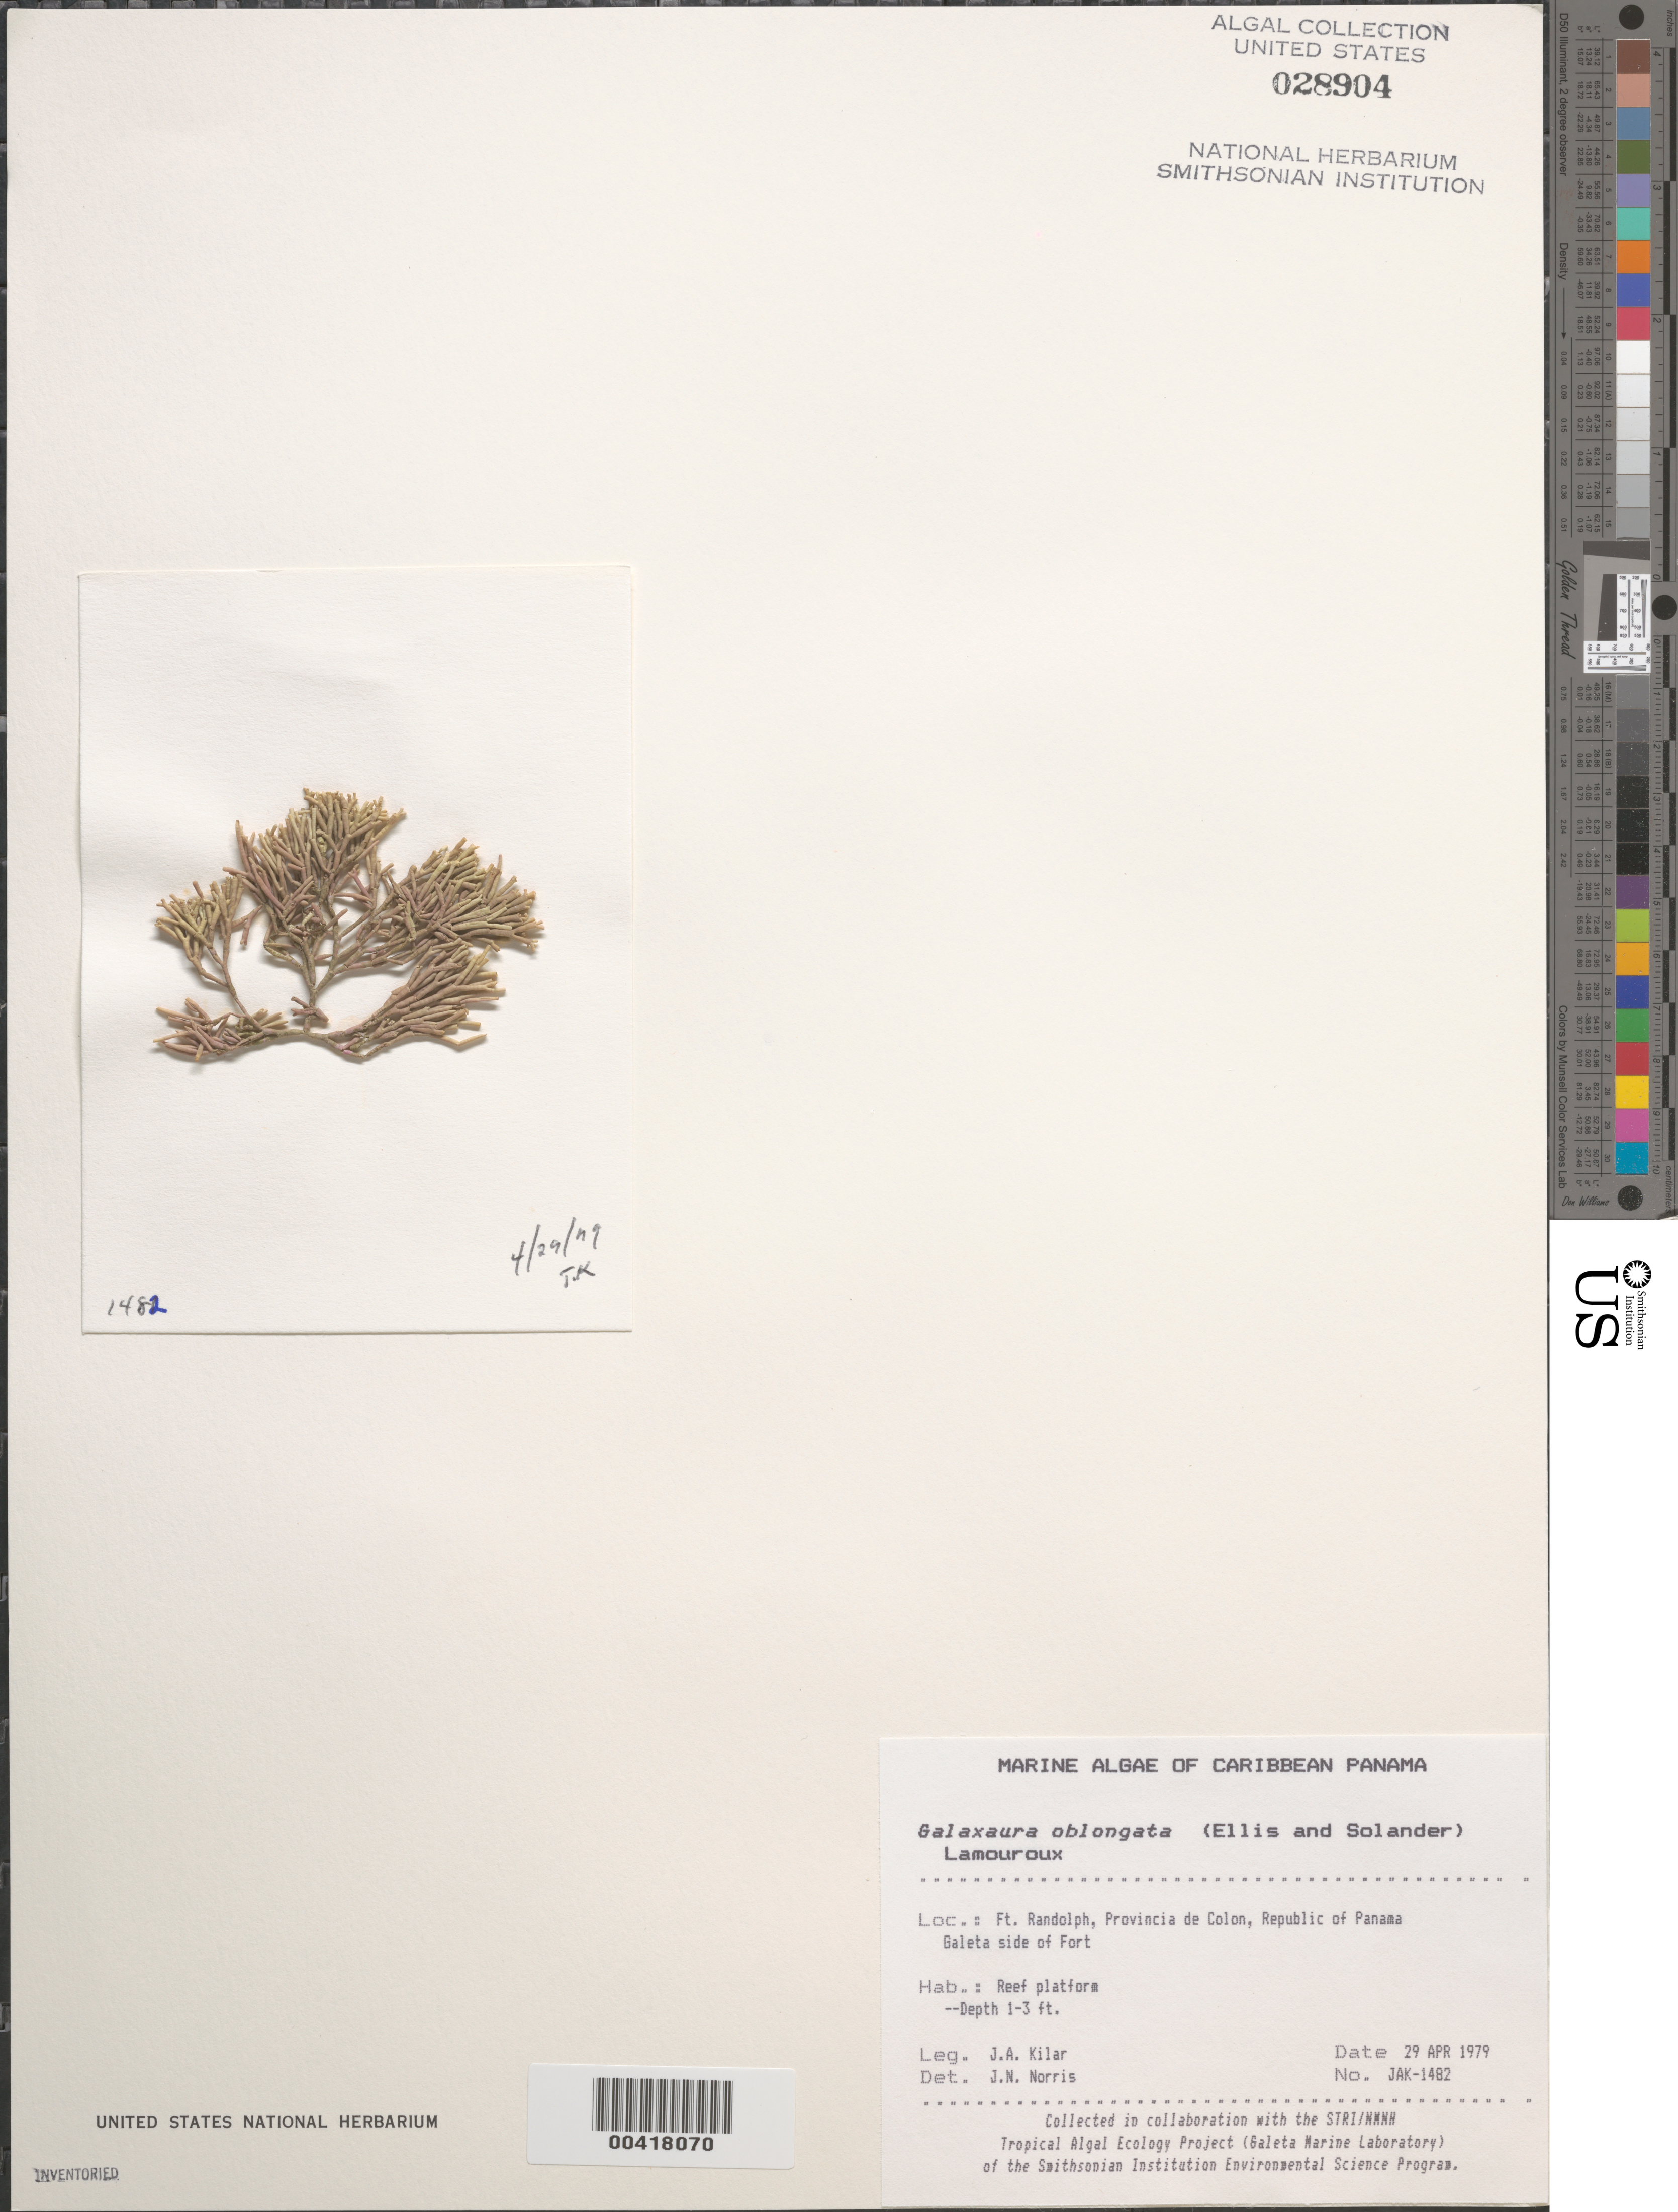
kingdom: Plantae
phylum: Rhodophyta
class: Florideophyceae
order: Nemaliales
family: Galaxauraceae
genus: Tricleocarpa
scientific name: Tricleocarpa fragilis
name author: (L.) Huisman & R.A. Towns.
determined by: Algae name updating Project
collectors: J. A. Kilar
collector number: JAK-1482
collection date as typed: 29 Apr 1979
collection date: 1979-04-29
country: Panama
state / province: Colón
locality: Fort Randolph, Galeta side of fort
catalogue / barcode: US 28904